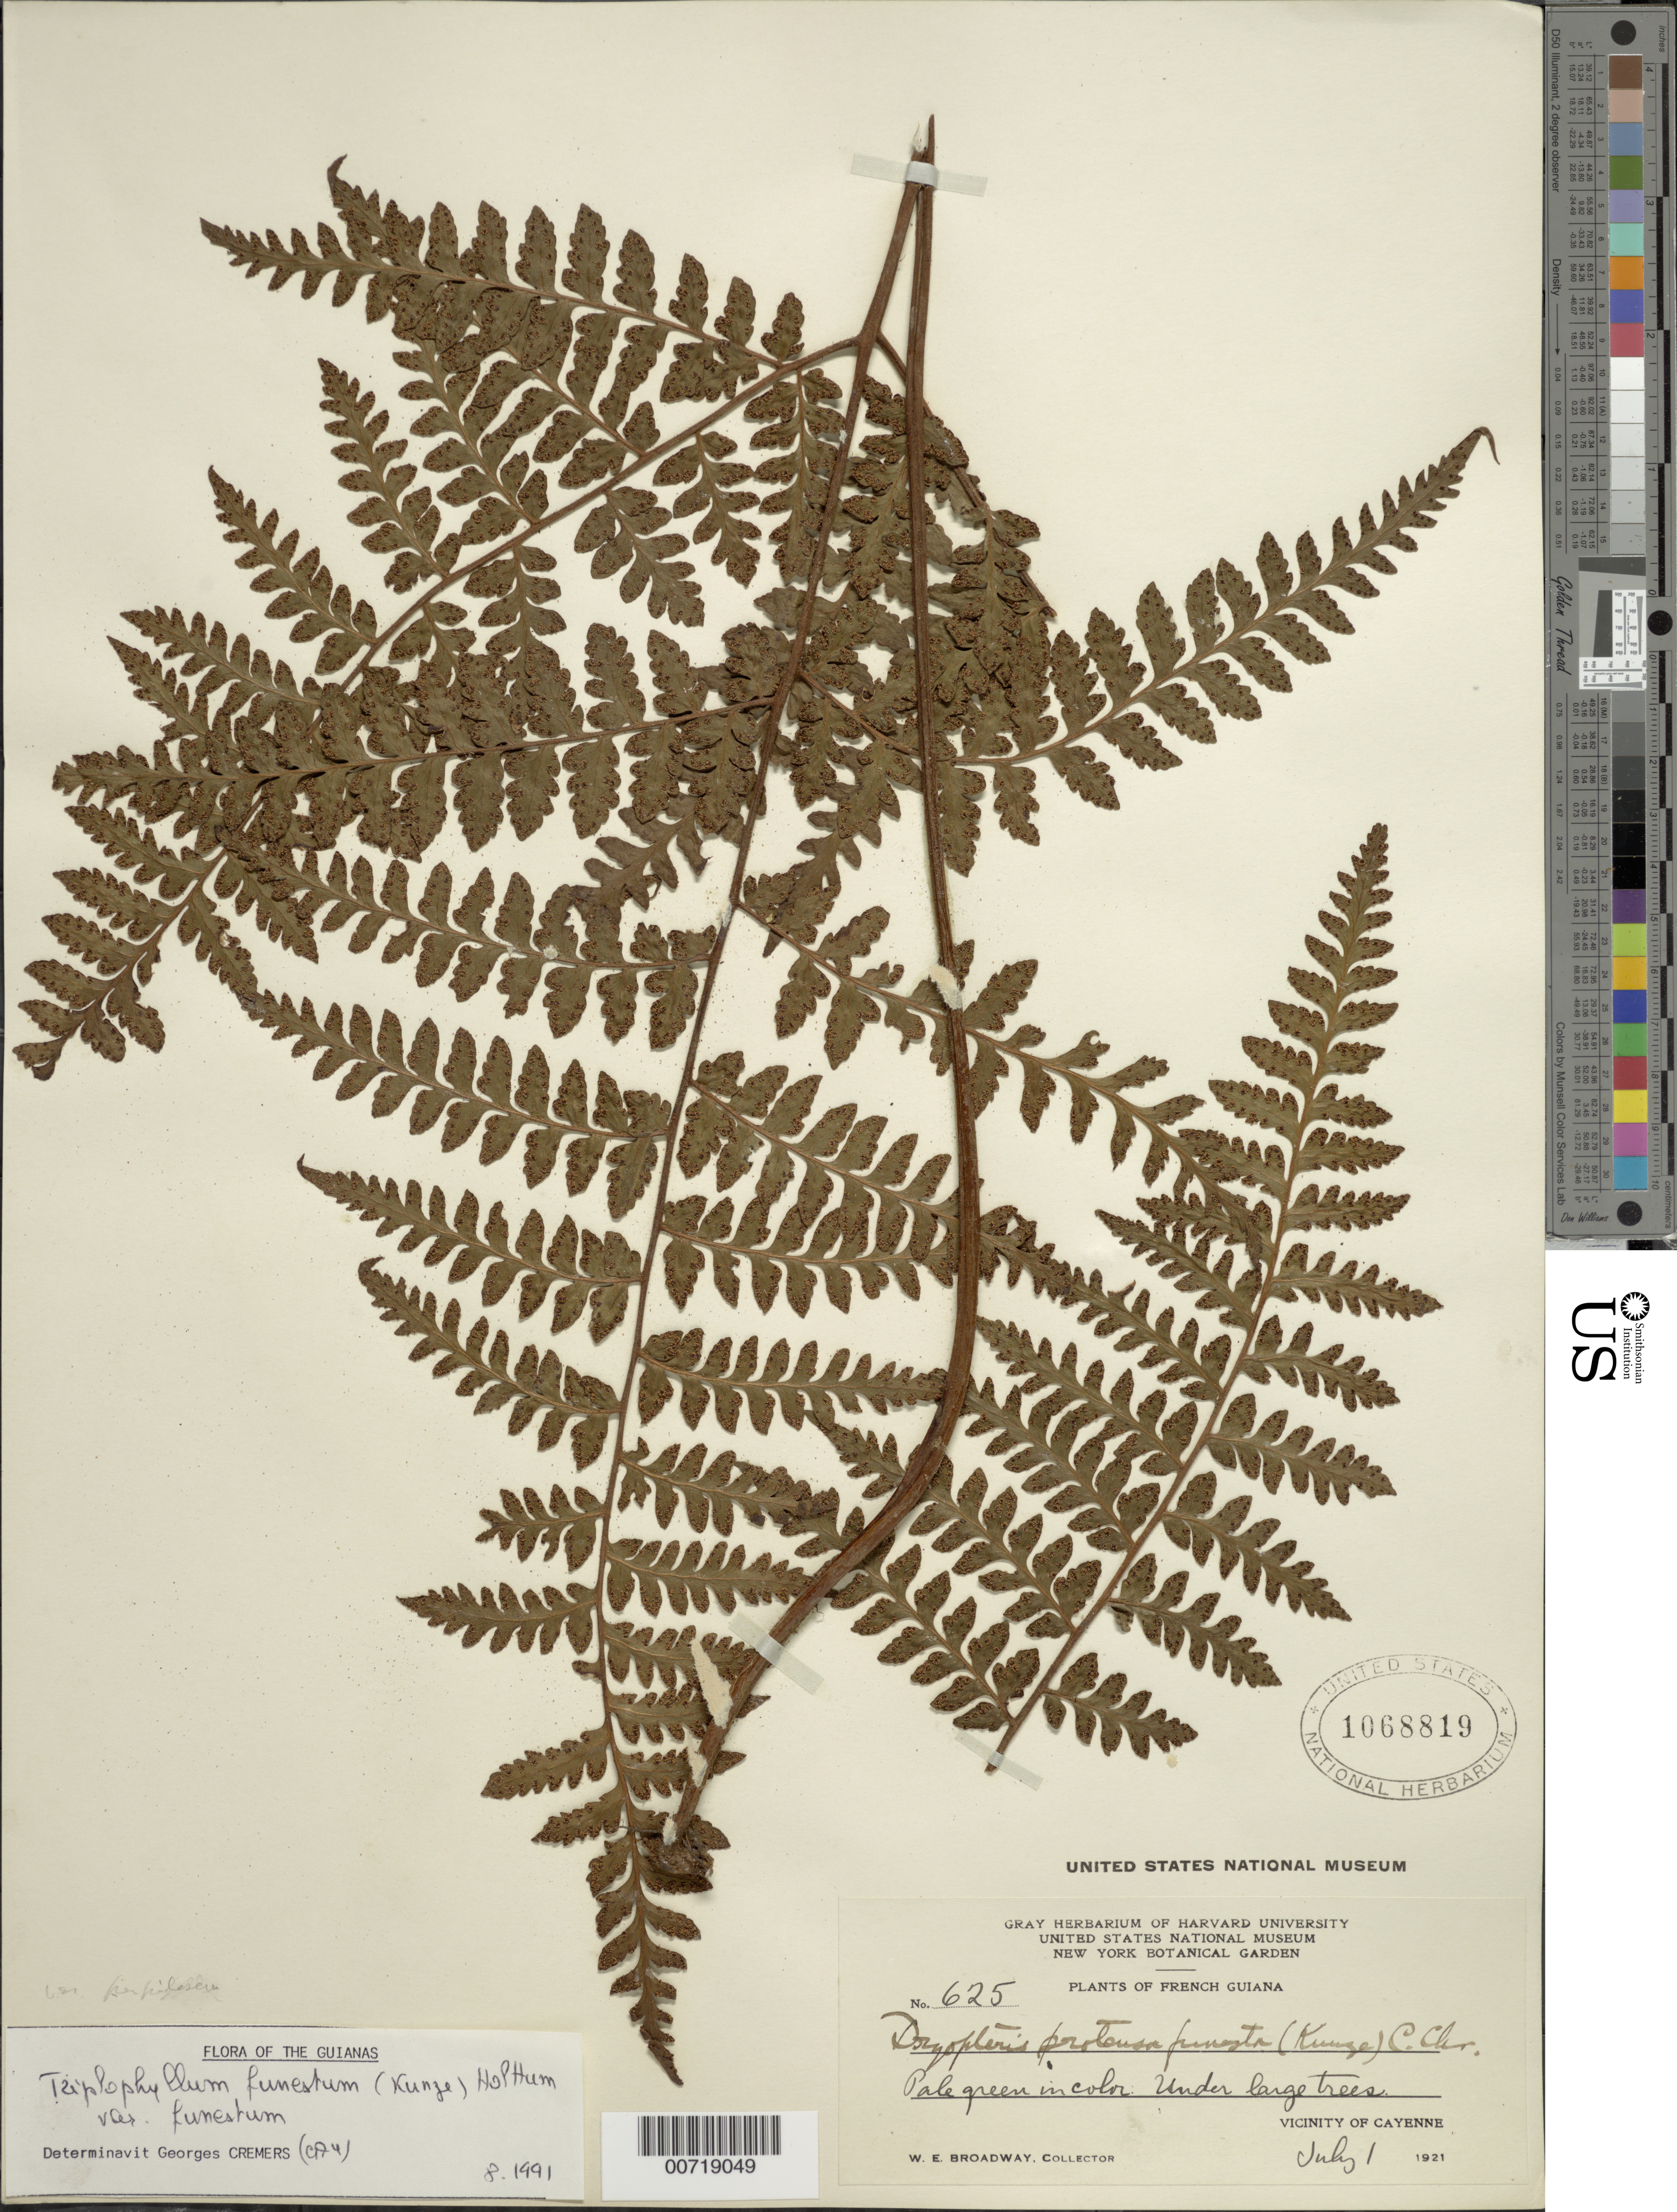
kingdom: Plantae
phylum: Tracheophyta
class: Polypodiopsida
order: Polypodiales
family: Tectariaceae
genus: Triplophyllum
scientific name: Triplophyllum funestum var. funestum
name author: (Kunze) Holttum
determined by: Cremers, Georges A.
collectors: W. E. Broadway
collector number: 625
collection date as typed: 1-Jul-21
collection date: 1921-07-01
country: French Guiana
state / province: Cayenne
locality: Cayenne, vic.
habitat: Under large trees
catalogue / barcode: US 1068819